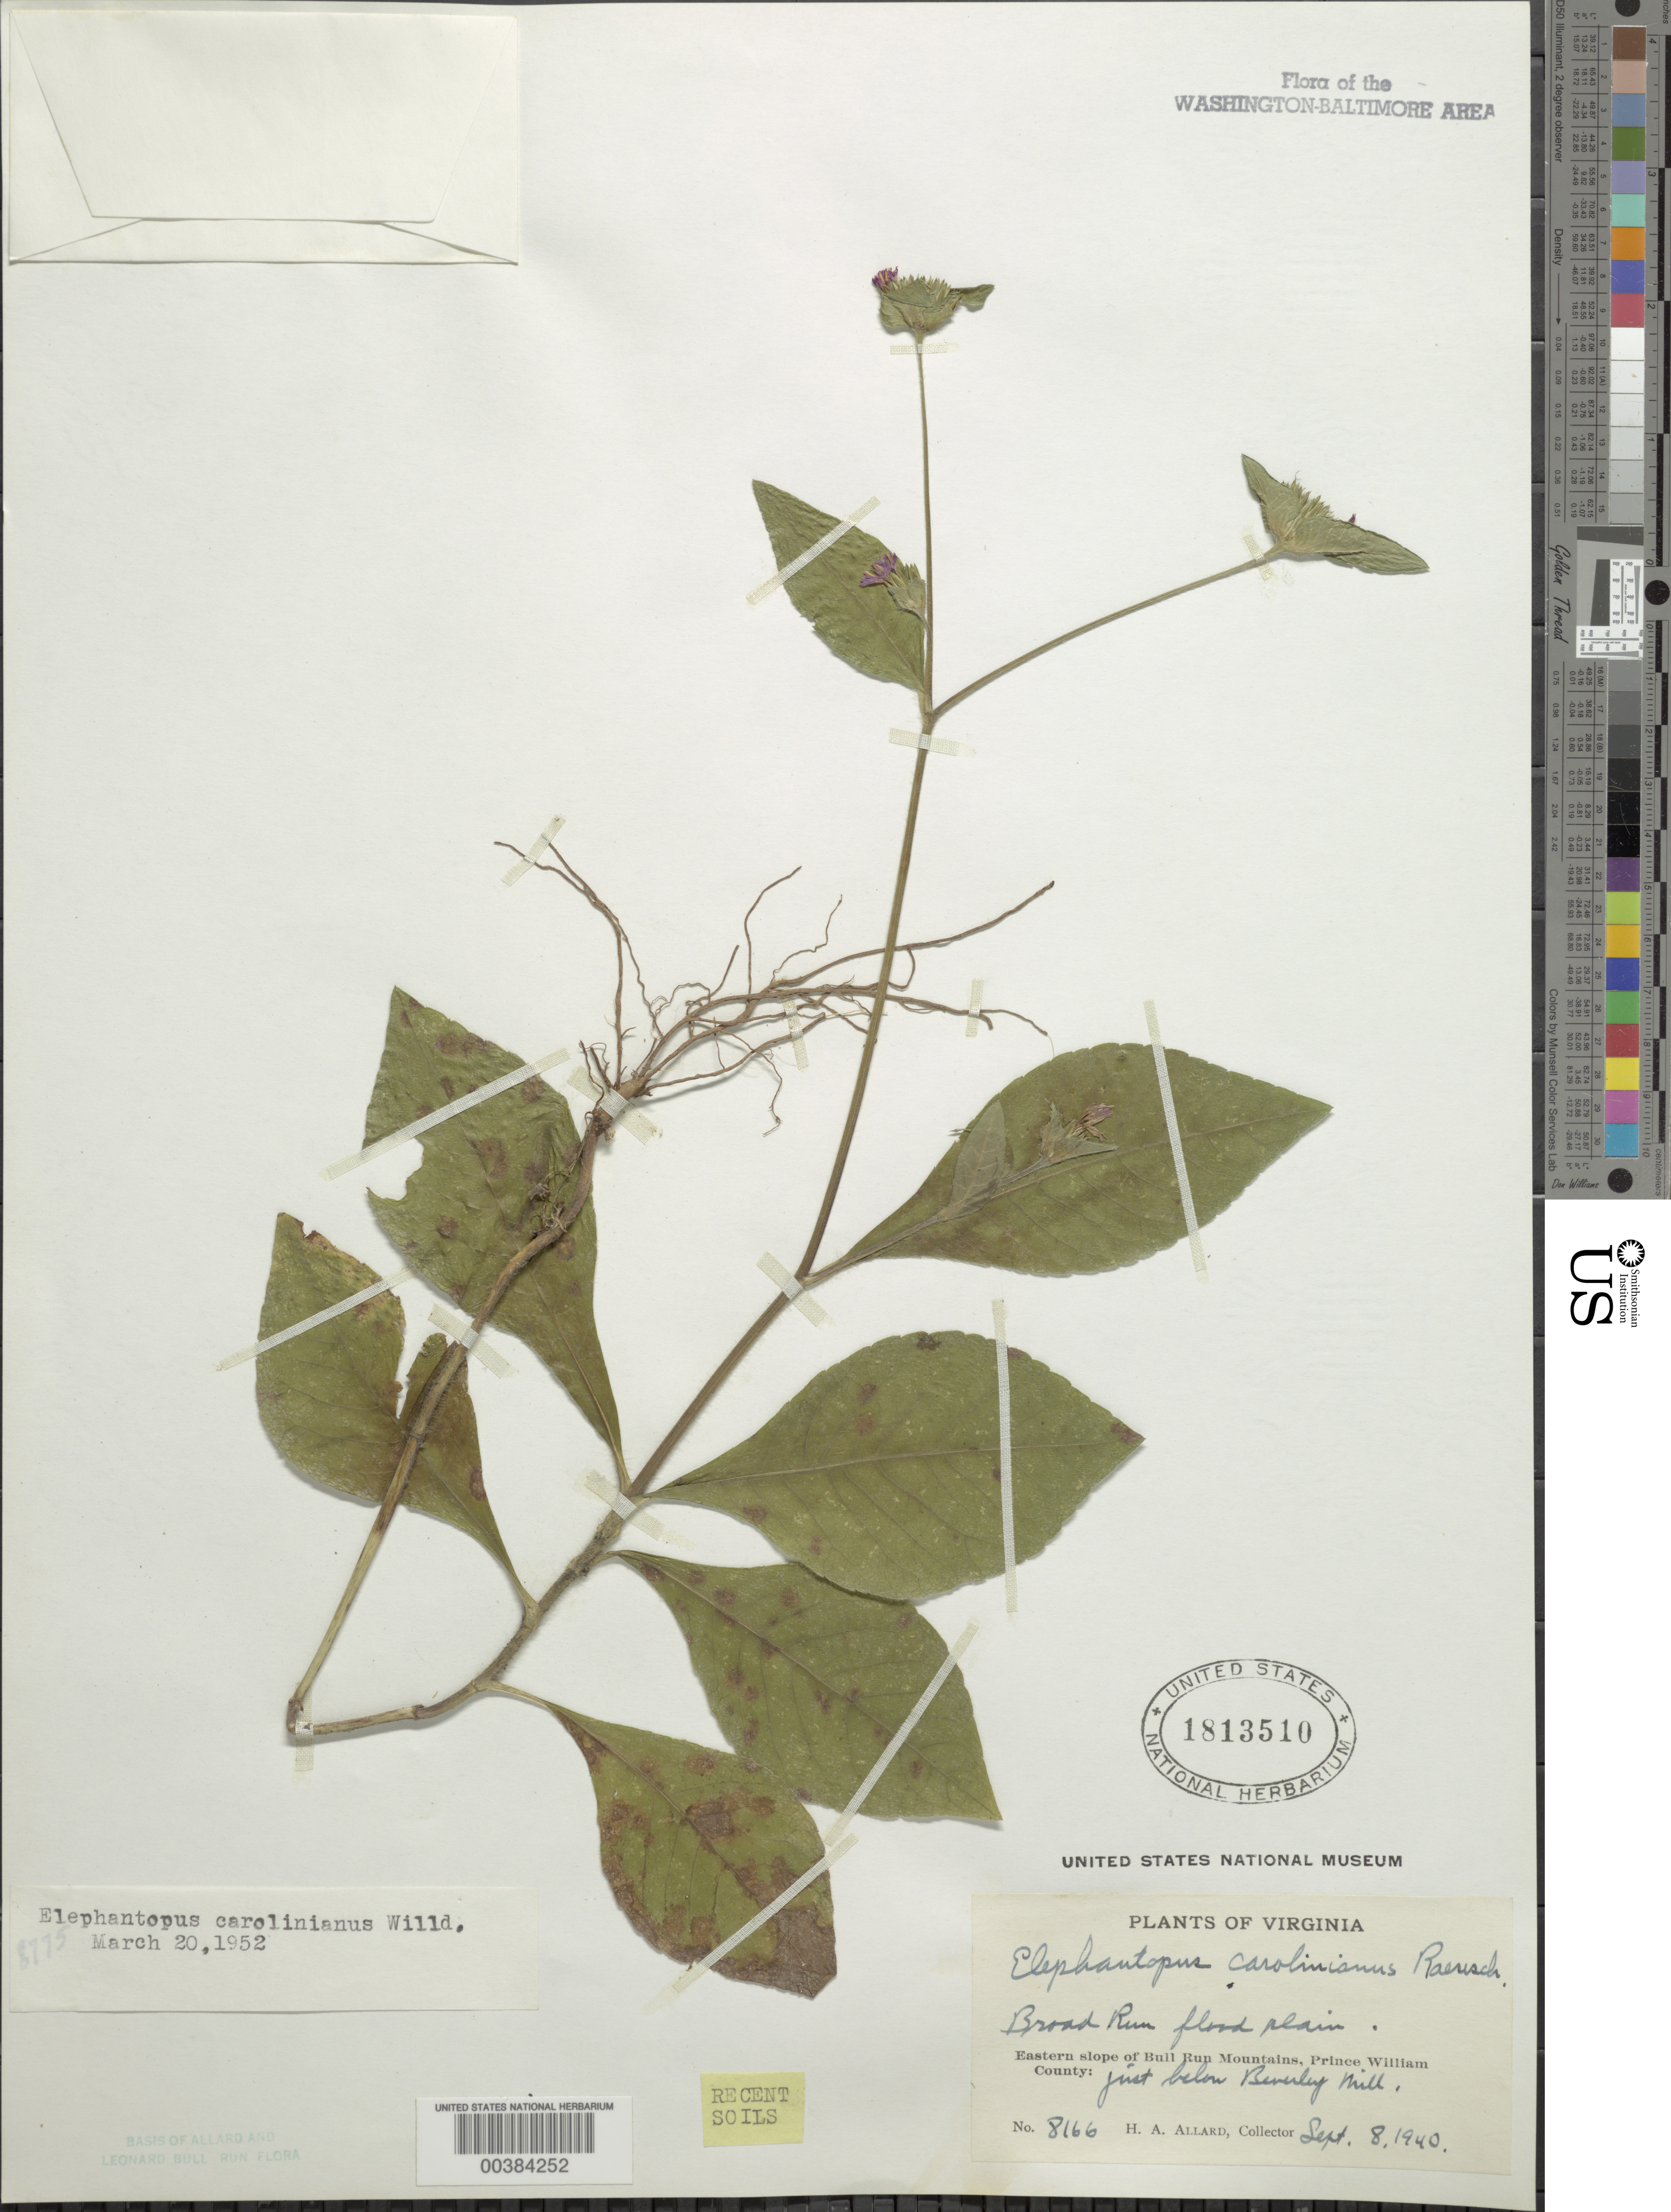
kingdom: Plantae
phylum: Tracheophyta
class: Magnoliopsida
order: Asterales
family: Asteraceae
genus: Elephantopus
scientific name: Elephantopus carolinianus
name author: Raeusch.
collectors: H. A. Allard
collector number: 8166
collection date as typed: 08 Sep 1940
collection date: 1940-09-08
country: United States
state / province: Virginia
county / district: Prince William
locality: Broad Run flood plain, below Beverley Mill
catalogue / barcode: US 1813510